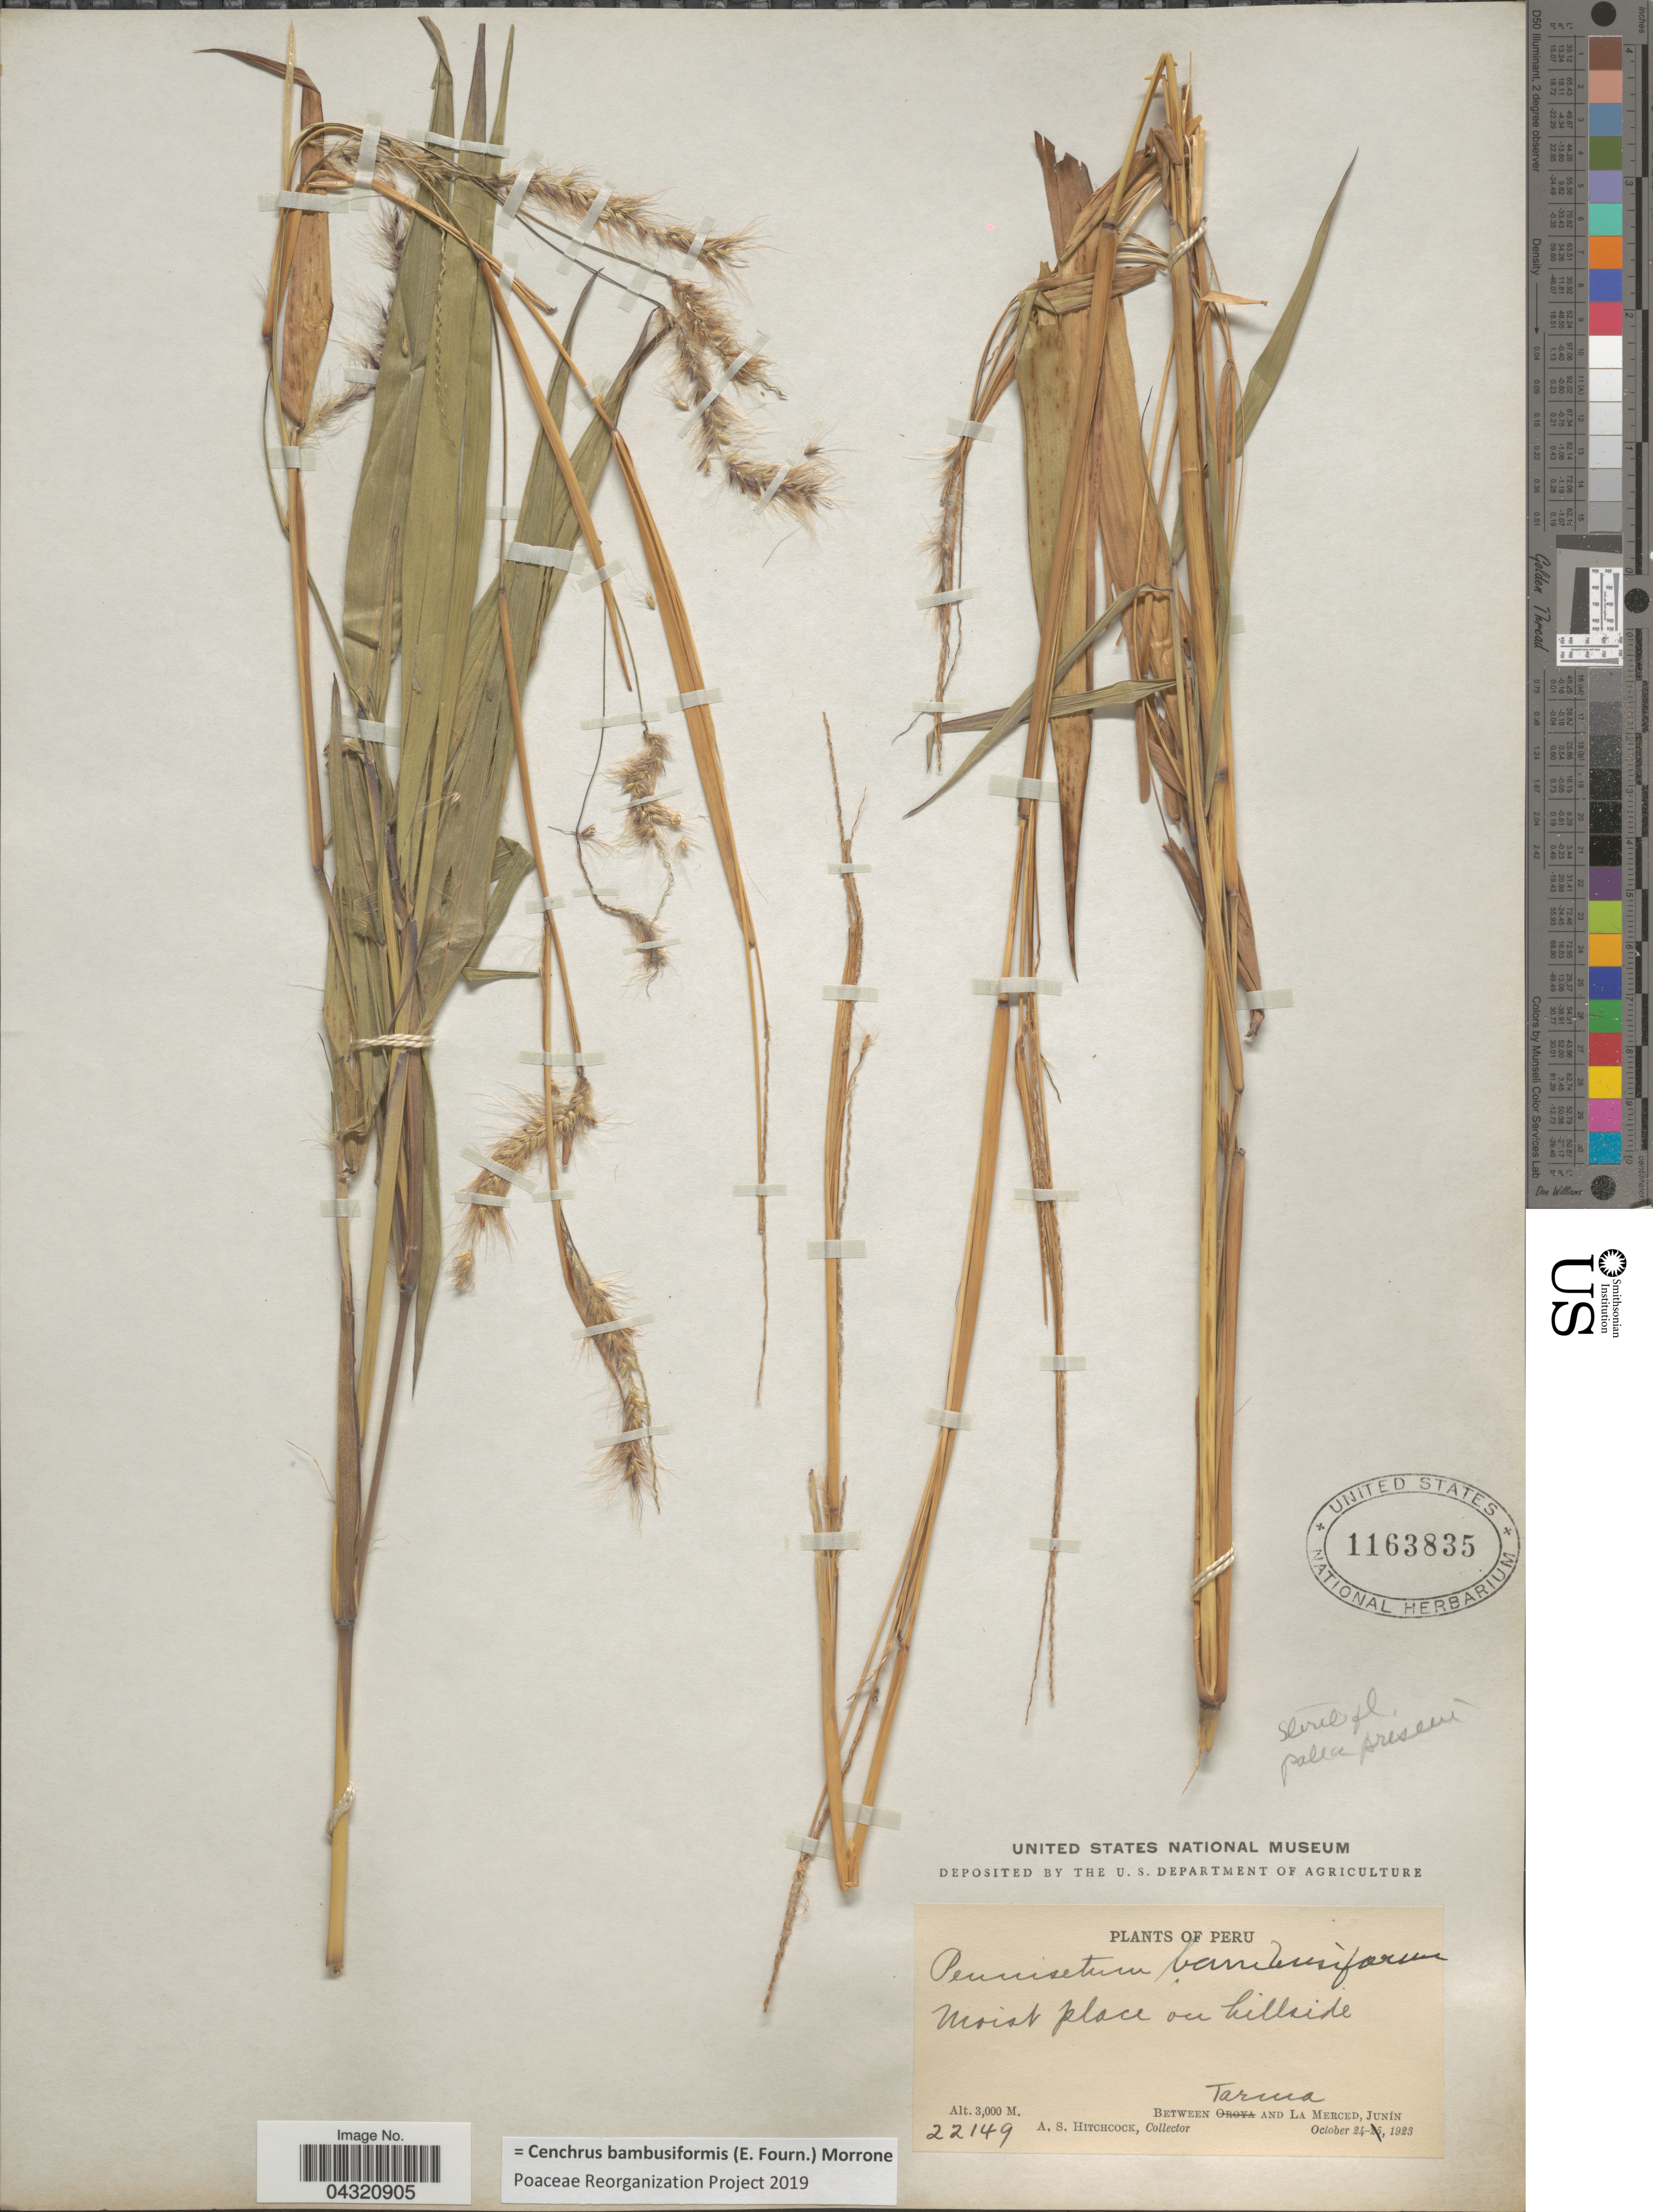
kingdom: Plantae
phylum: Tracheophyta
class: Liliopsida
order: Poales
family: Poaceae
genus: Cenchrus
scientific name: Cenchrus brownii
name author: Roem. & Schult.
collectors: A. S. Hitchcock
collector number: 22149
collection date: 1923-10-24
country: Peru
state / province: Junín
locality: On hillside. Between Tarma and La Merced.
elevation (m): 3000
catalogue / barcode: US 1163835